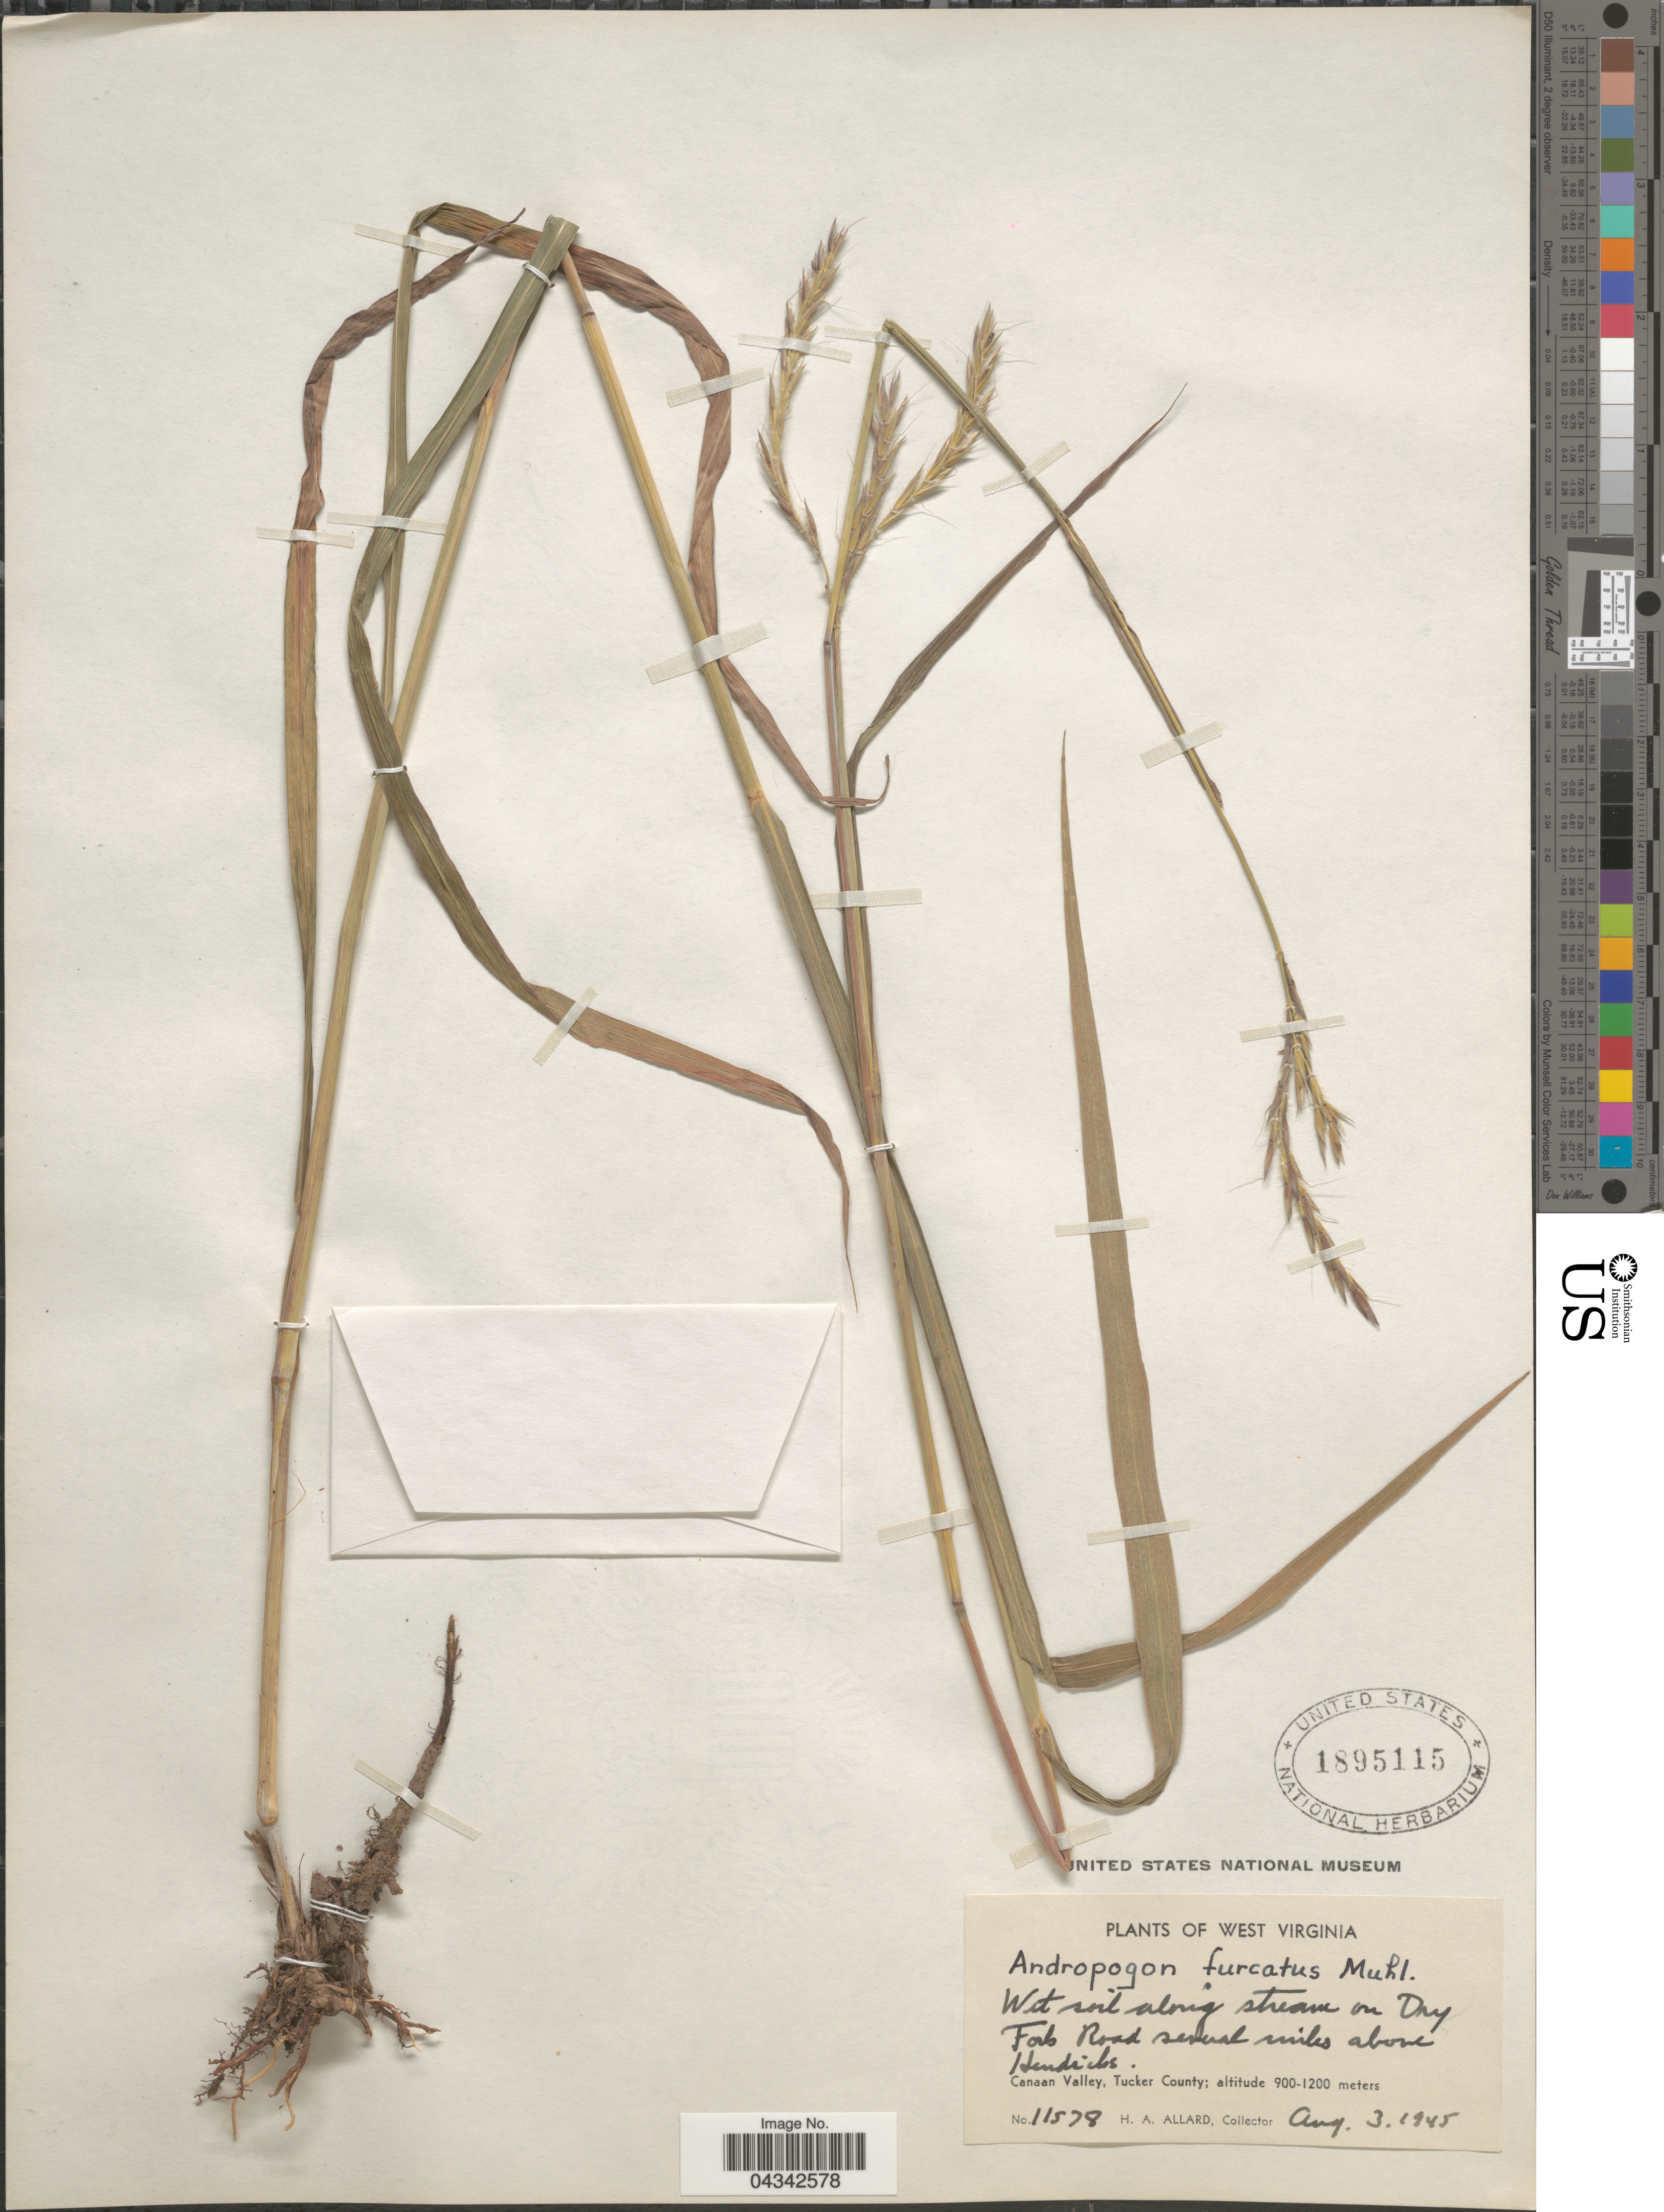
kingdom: Plantae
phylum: Tracheophyta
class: Liliopsida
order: Poales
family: Poaceae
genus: Andropogon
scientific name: Andropogon gerardii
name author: Vitman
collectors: H. A. Allard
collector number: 11578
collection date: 1945-08-03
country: United States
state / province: West Virginia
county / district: Tucker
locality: Wet soil along stream on Dry Forts Road several miles above Hendricks. Canaan Valley, Tucker County.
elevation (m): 900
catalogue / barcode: US 1895115